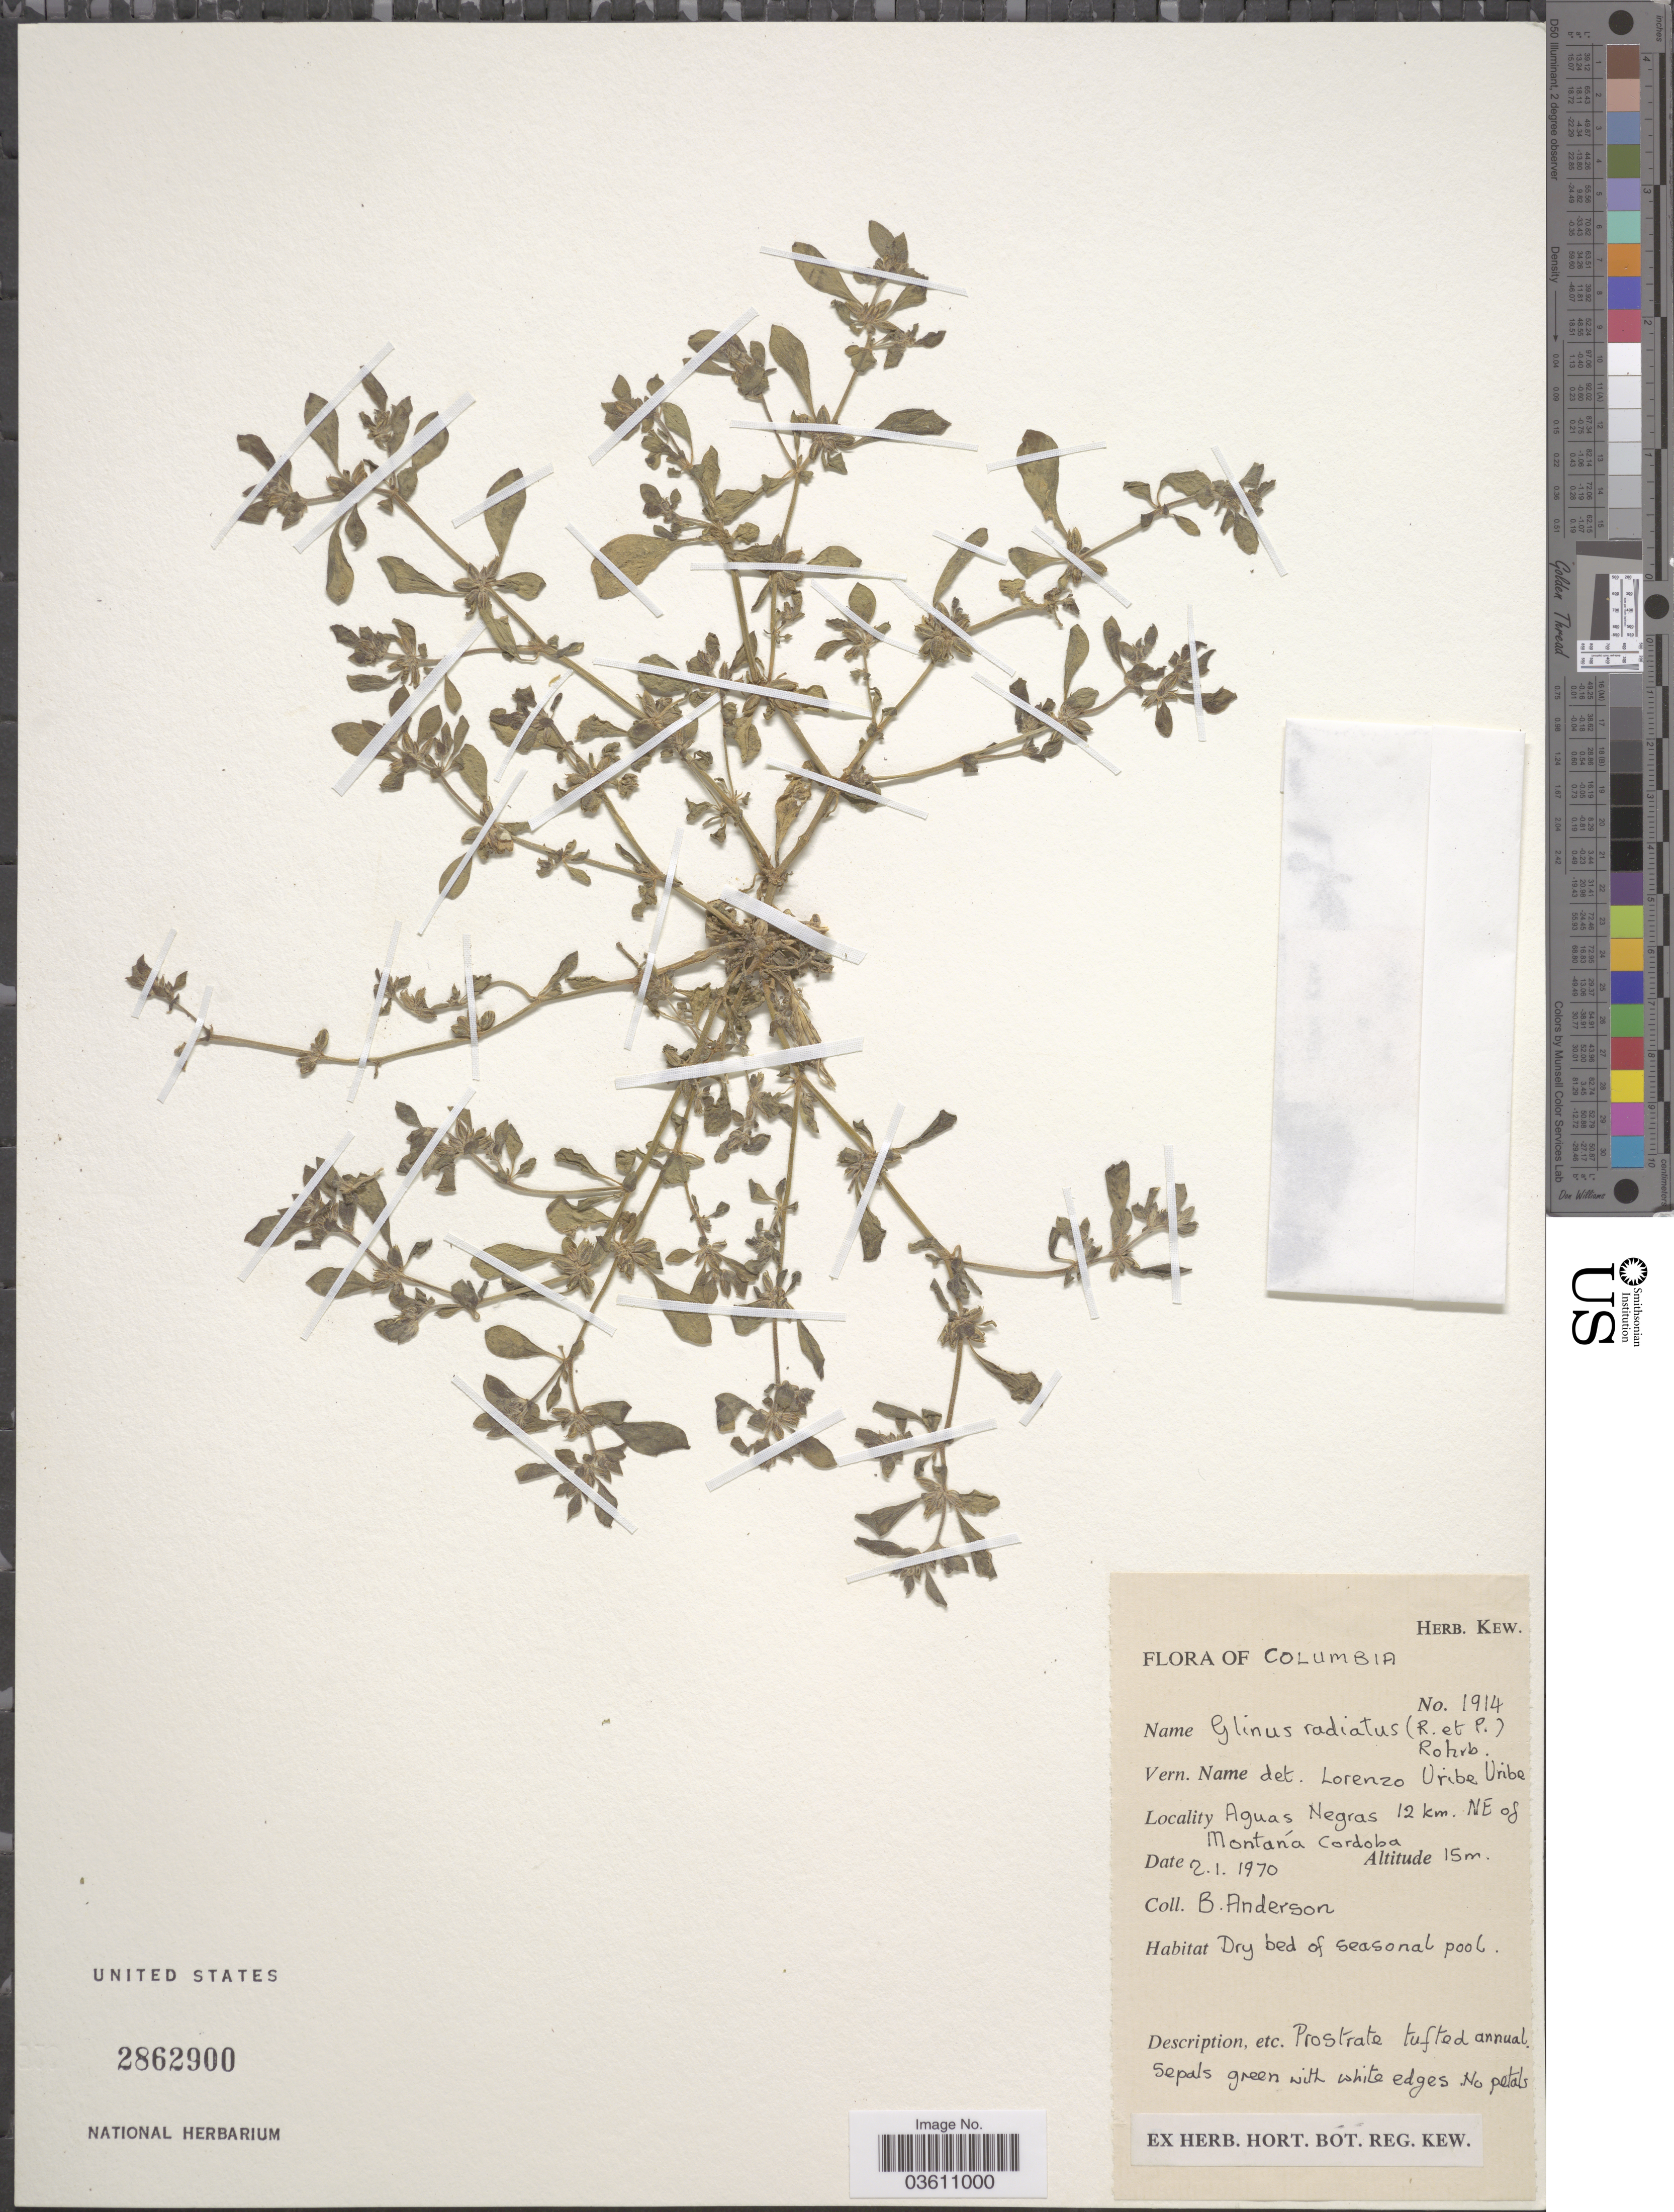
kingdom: Plantae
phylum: Tracheophyta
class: Magnoliopsida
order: Caryophyllales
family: Molluginaceae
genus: Glinus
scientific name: Glinus radiatus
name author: (Ruiz & Pav.) Rohrb.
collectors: B. Anderson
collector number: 1914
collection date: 1970-01-02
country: Colombia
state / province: Córdoba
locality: Aguas Negras 12 km. NE of Montaná Cordoba.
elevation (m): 15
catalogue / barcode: US 2862900